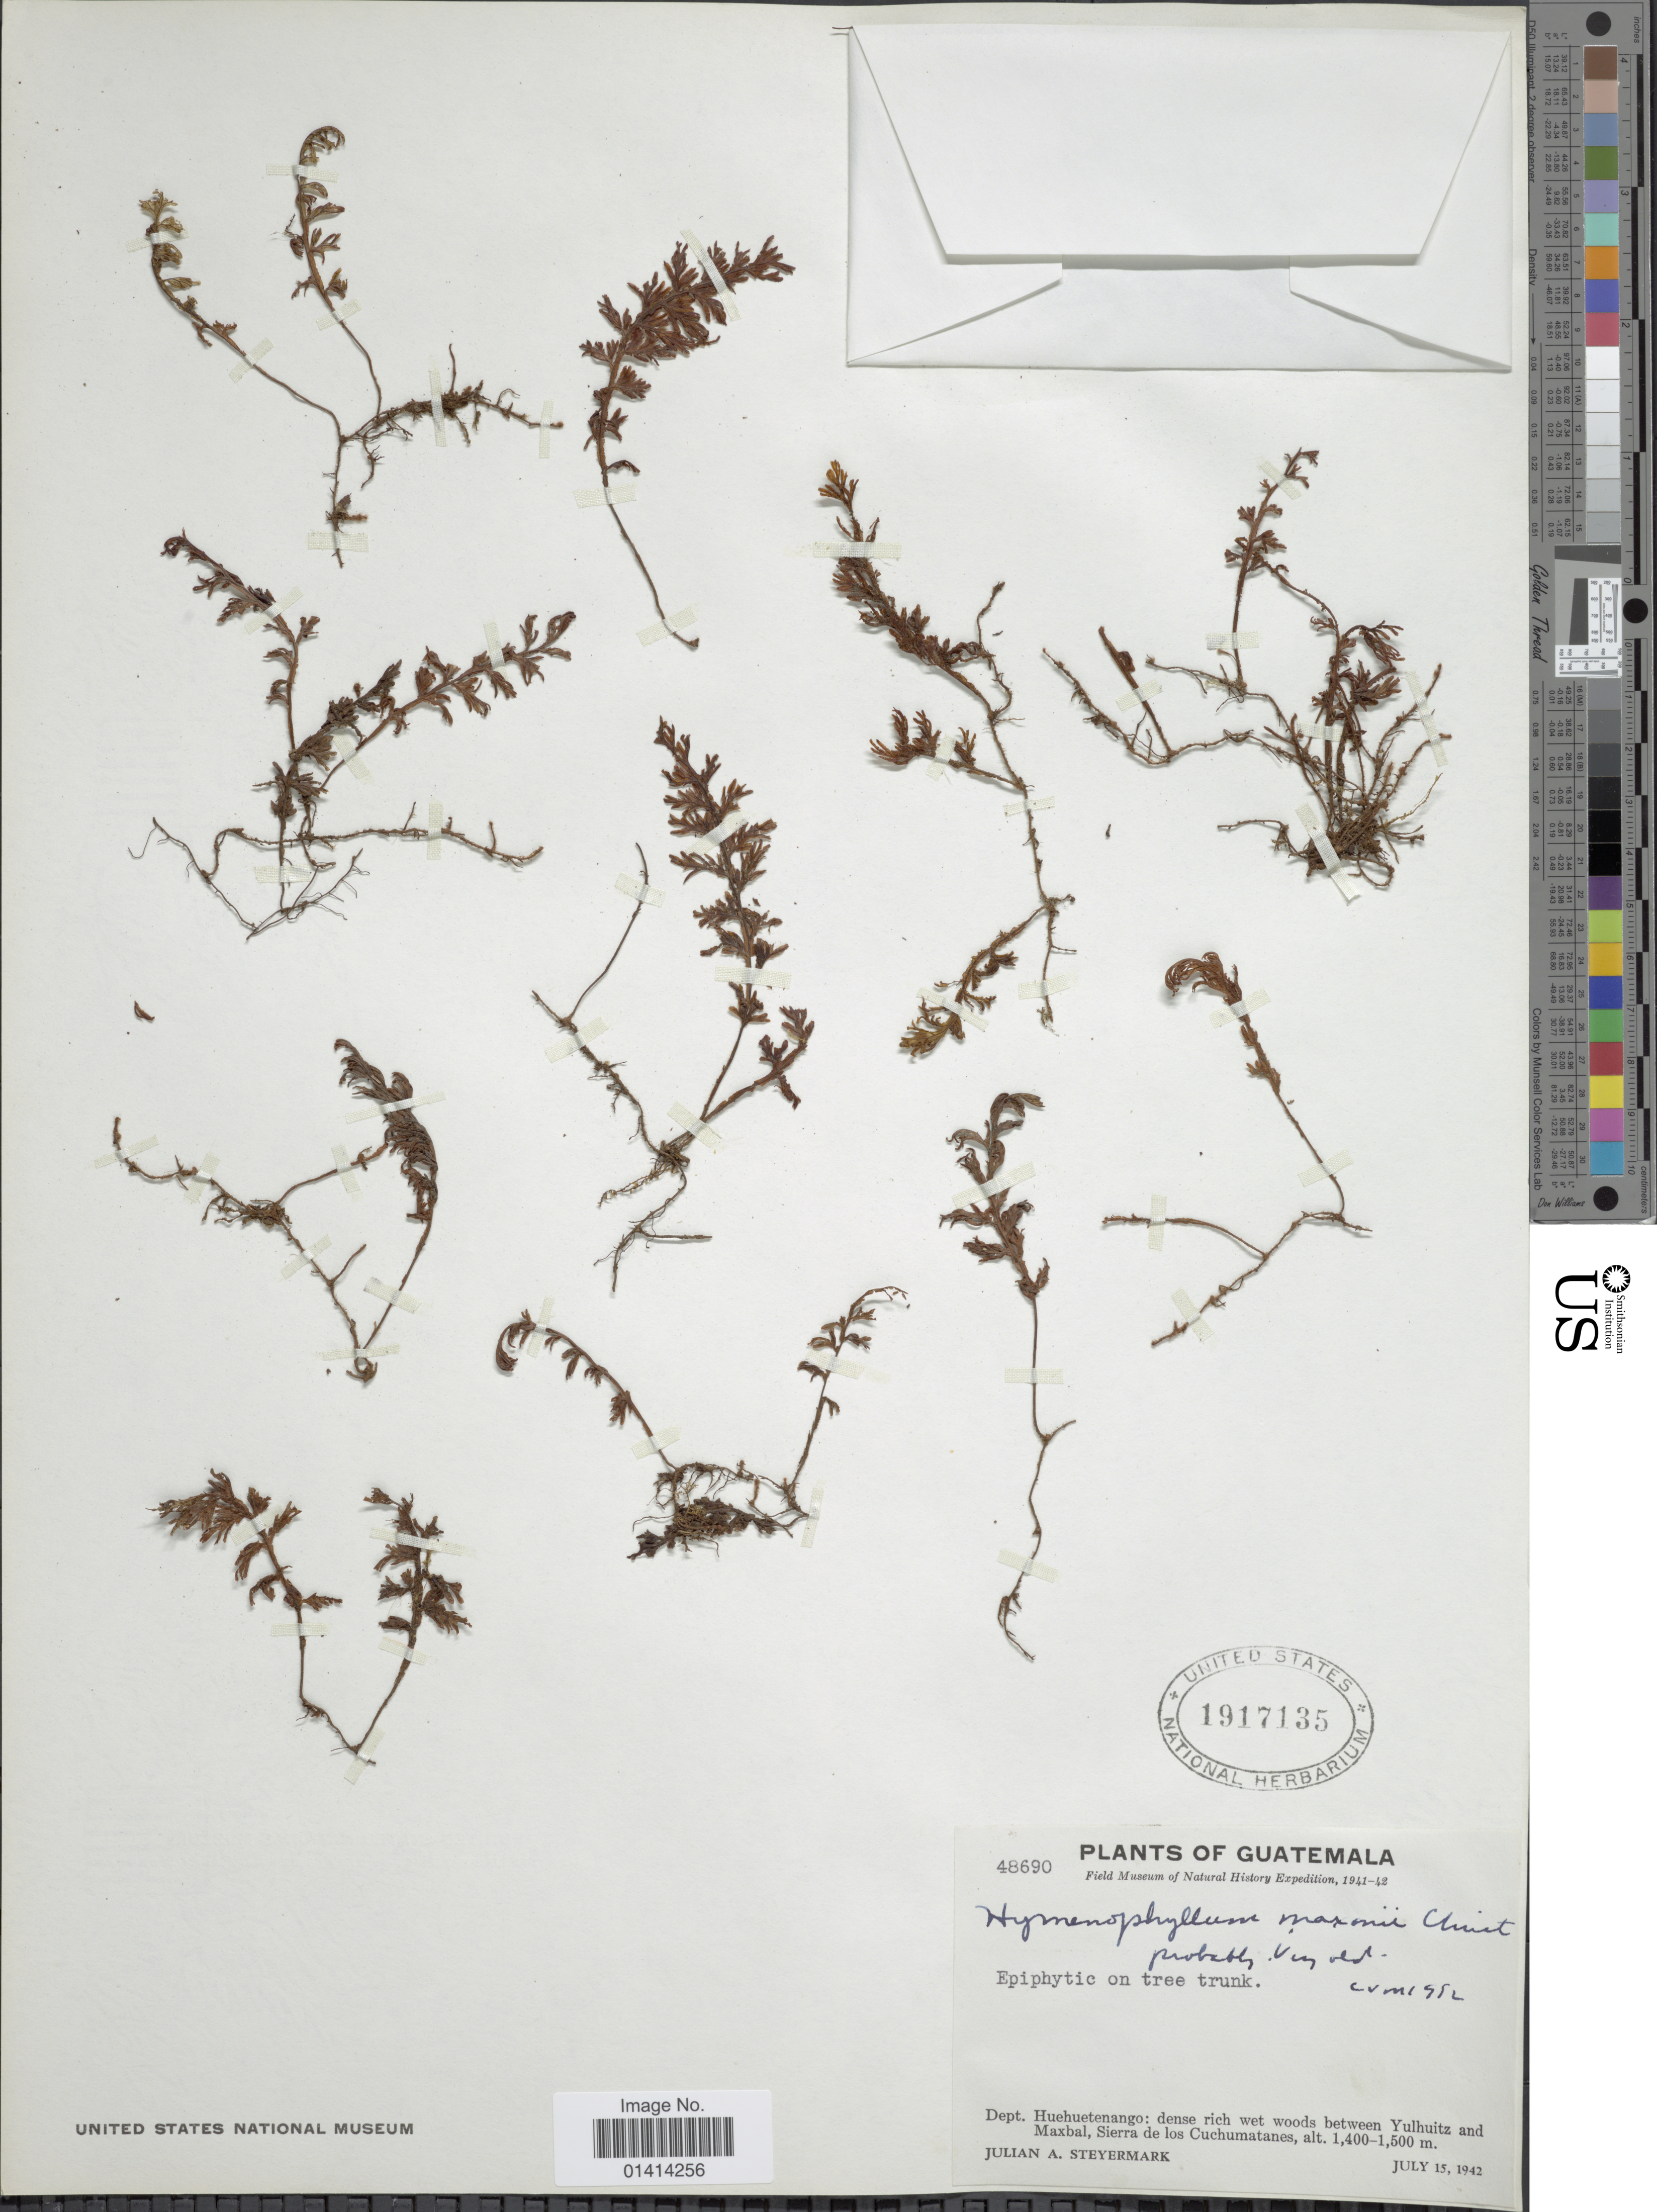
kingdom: Plantae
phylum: Tracheophyta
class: Polypodiopsida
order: Hymenophyllales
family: Hymenophyllaceae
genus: Hymenophyllum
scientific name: Hymenophyllum maxonii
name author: Christ ex C.V. Morton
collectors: J. Steyermark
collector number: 48690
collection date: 1942-07-15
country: Guatemala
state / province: Huehuetenango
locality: Dept Huehuetenango: dense rich wet woods between Yulhuitz and Maxbal, Sierra de los Cuchumatanes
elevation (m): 1400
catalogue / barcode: US 1917135